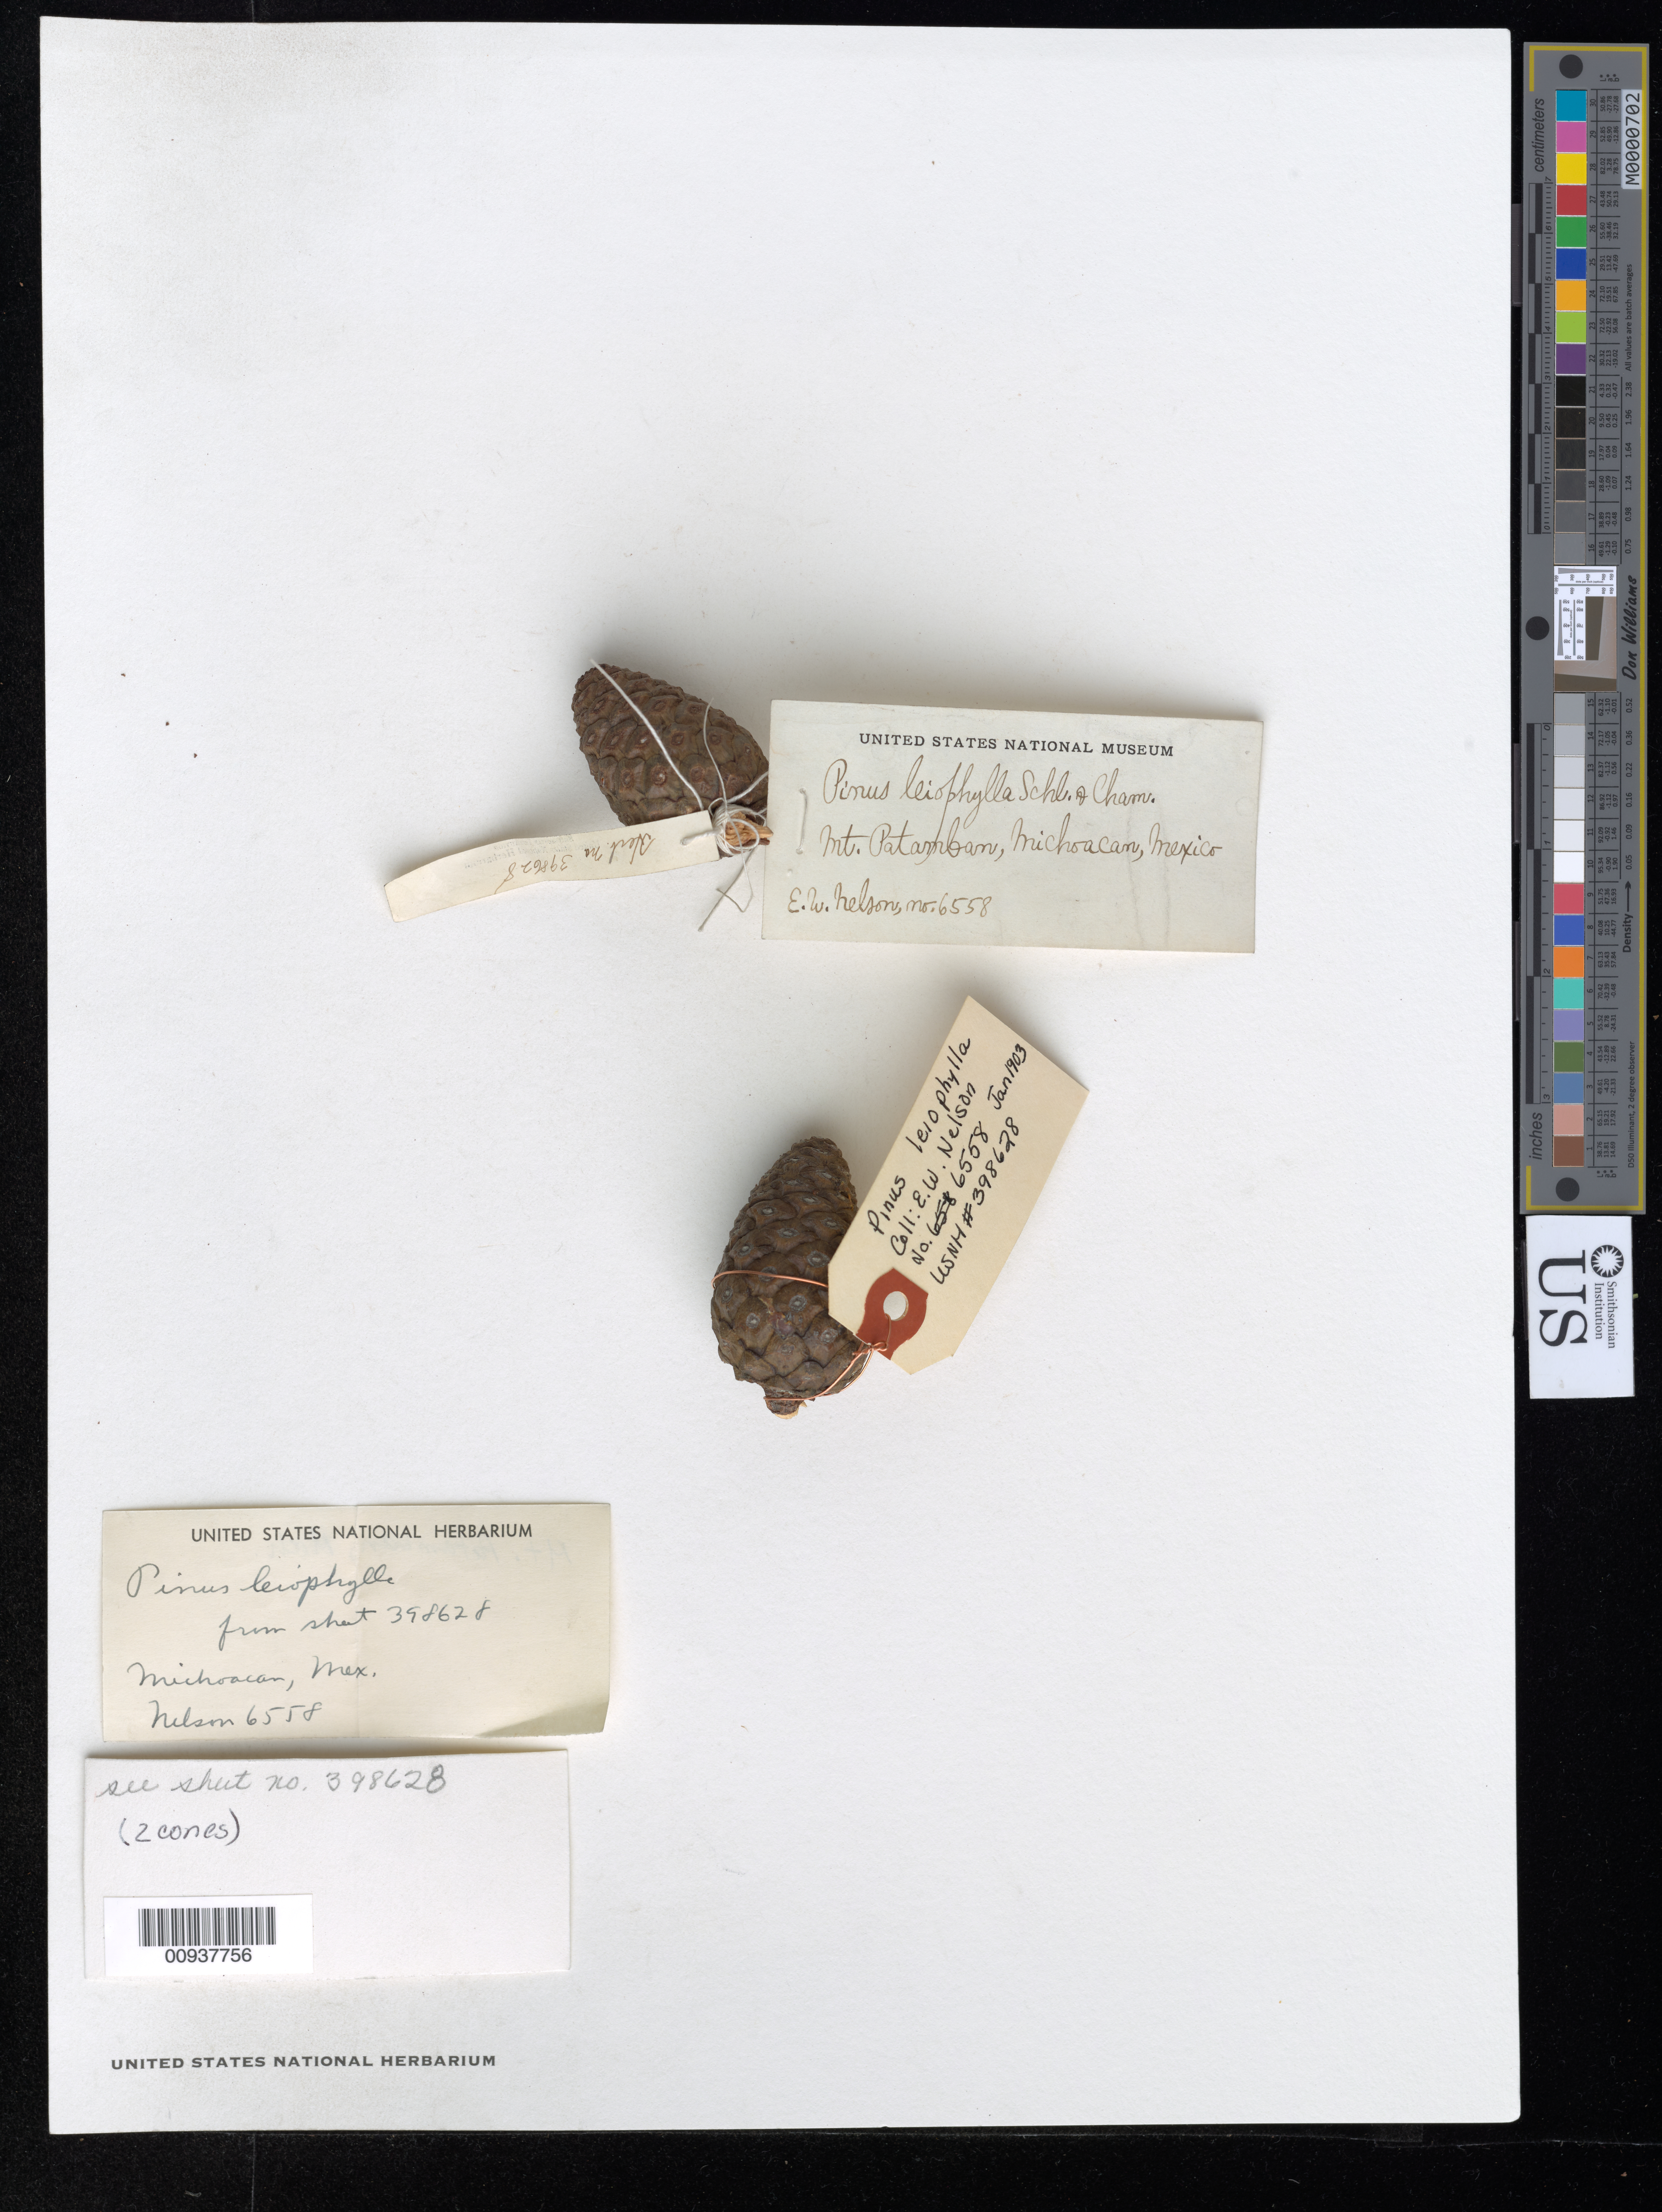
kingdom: Plantae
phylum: Tracheophyta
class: Pinopsida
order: Pinales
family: Pinaceae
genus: Pinus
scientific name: Pinus leiophylla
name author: Schiede ex Schltdl. & Cham.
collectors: E. W. Nelson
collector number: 6558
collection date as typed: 28 Jan 1903 to 31 Jan 1903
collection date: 1903-01-28/1903-01-31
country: Mexico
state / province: Michoacán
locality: N. slope Mount Patamban.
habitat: N. slope.